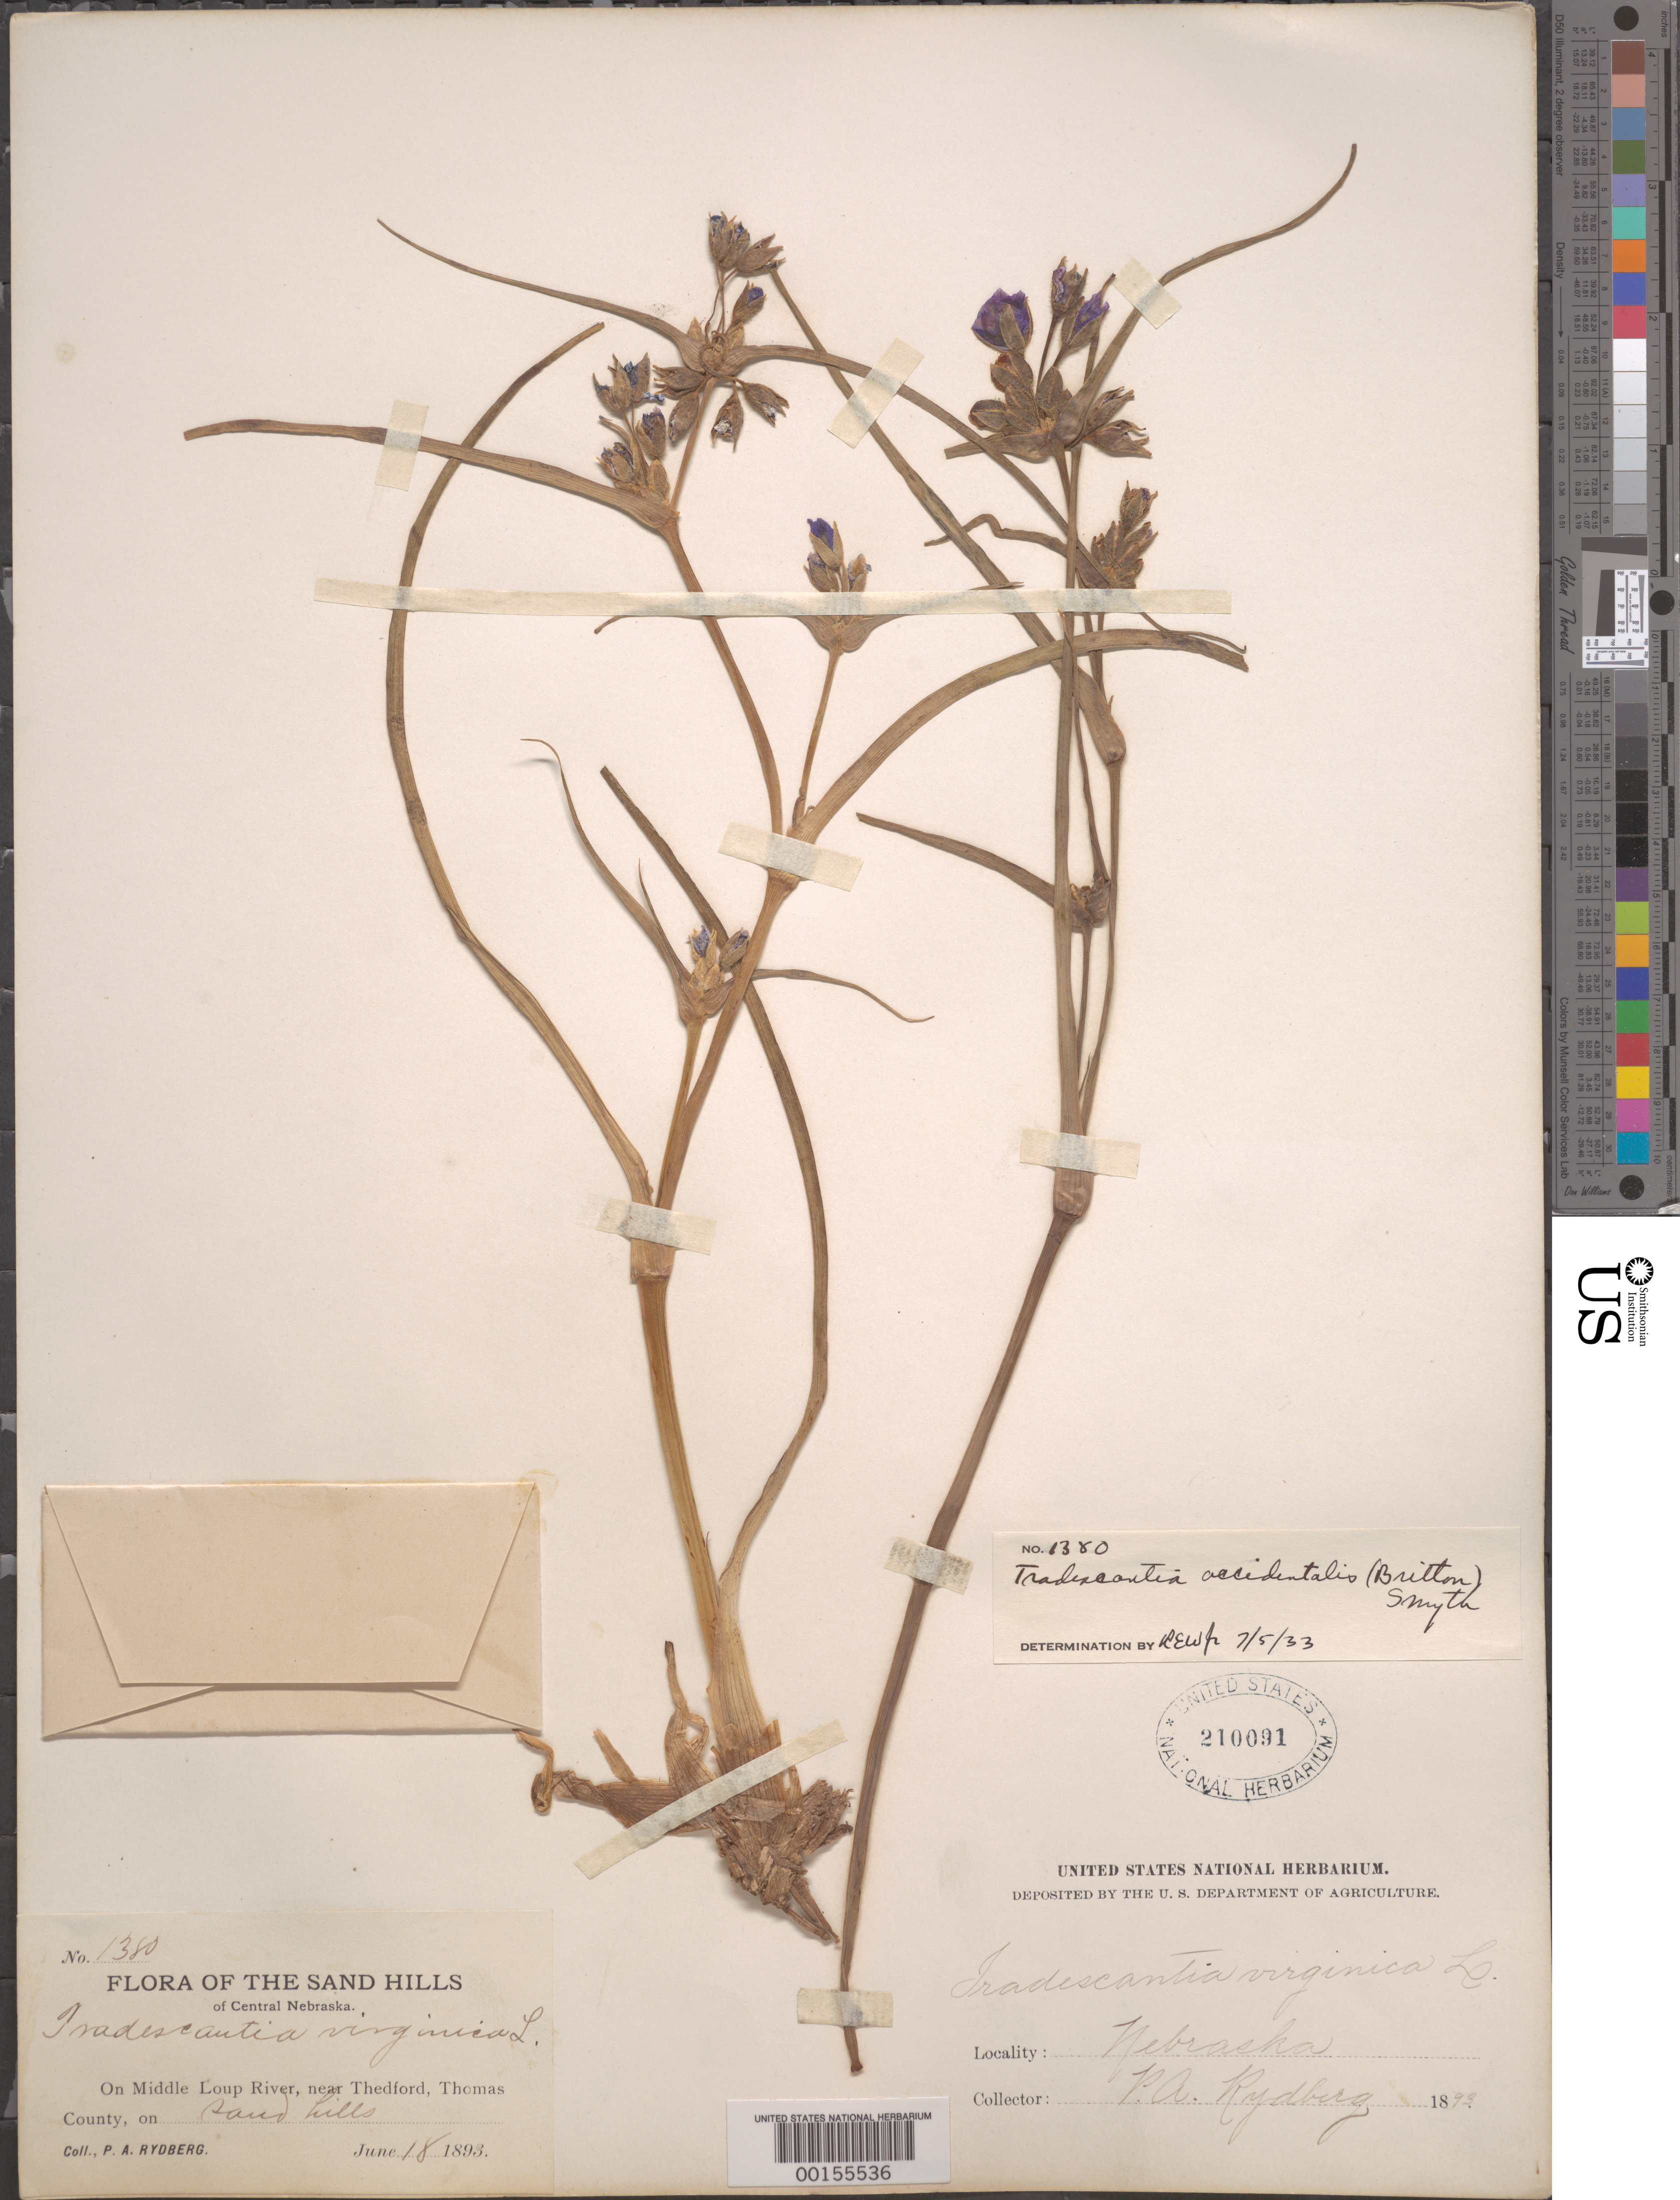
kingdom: Plantae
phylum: Tracheophyta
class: Liliopsida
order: Commelinales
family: Commelinaceae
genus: Tradescantia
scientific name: Tradescantia occidentalis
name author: (Britton) Smyth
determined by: Woodson, R. E., Jr.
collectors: P. A. Rydberg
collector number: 1380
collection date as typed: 18 Jun 1893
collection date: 1893-06-18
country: United States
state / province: Nebraska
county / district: Thomas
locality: Middle loop river, near thedford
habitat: Sand hills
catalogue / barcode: US 210091